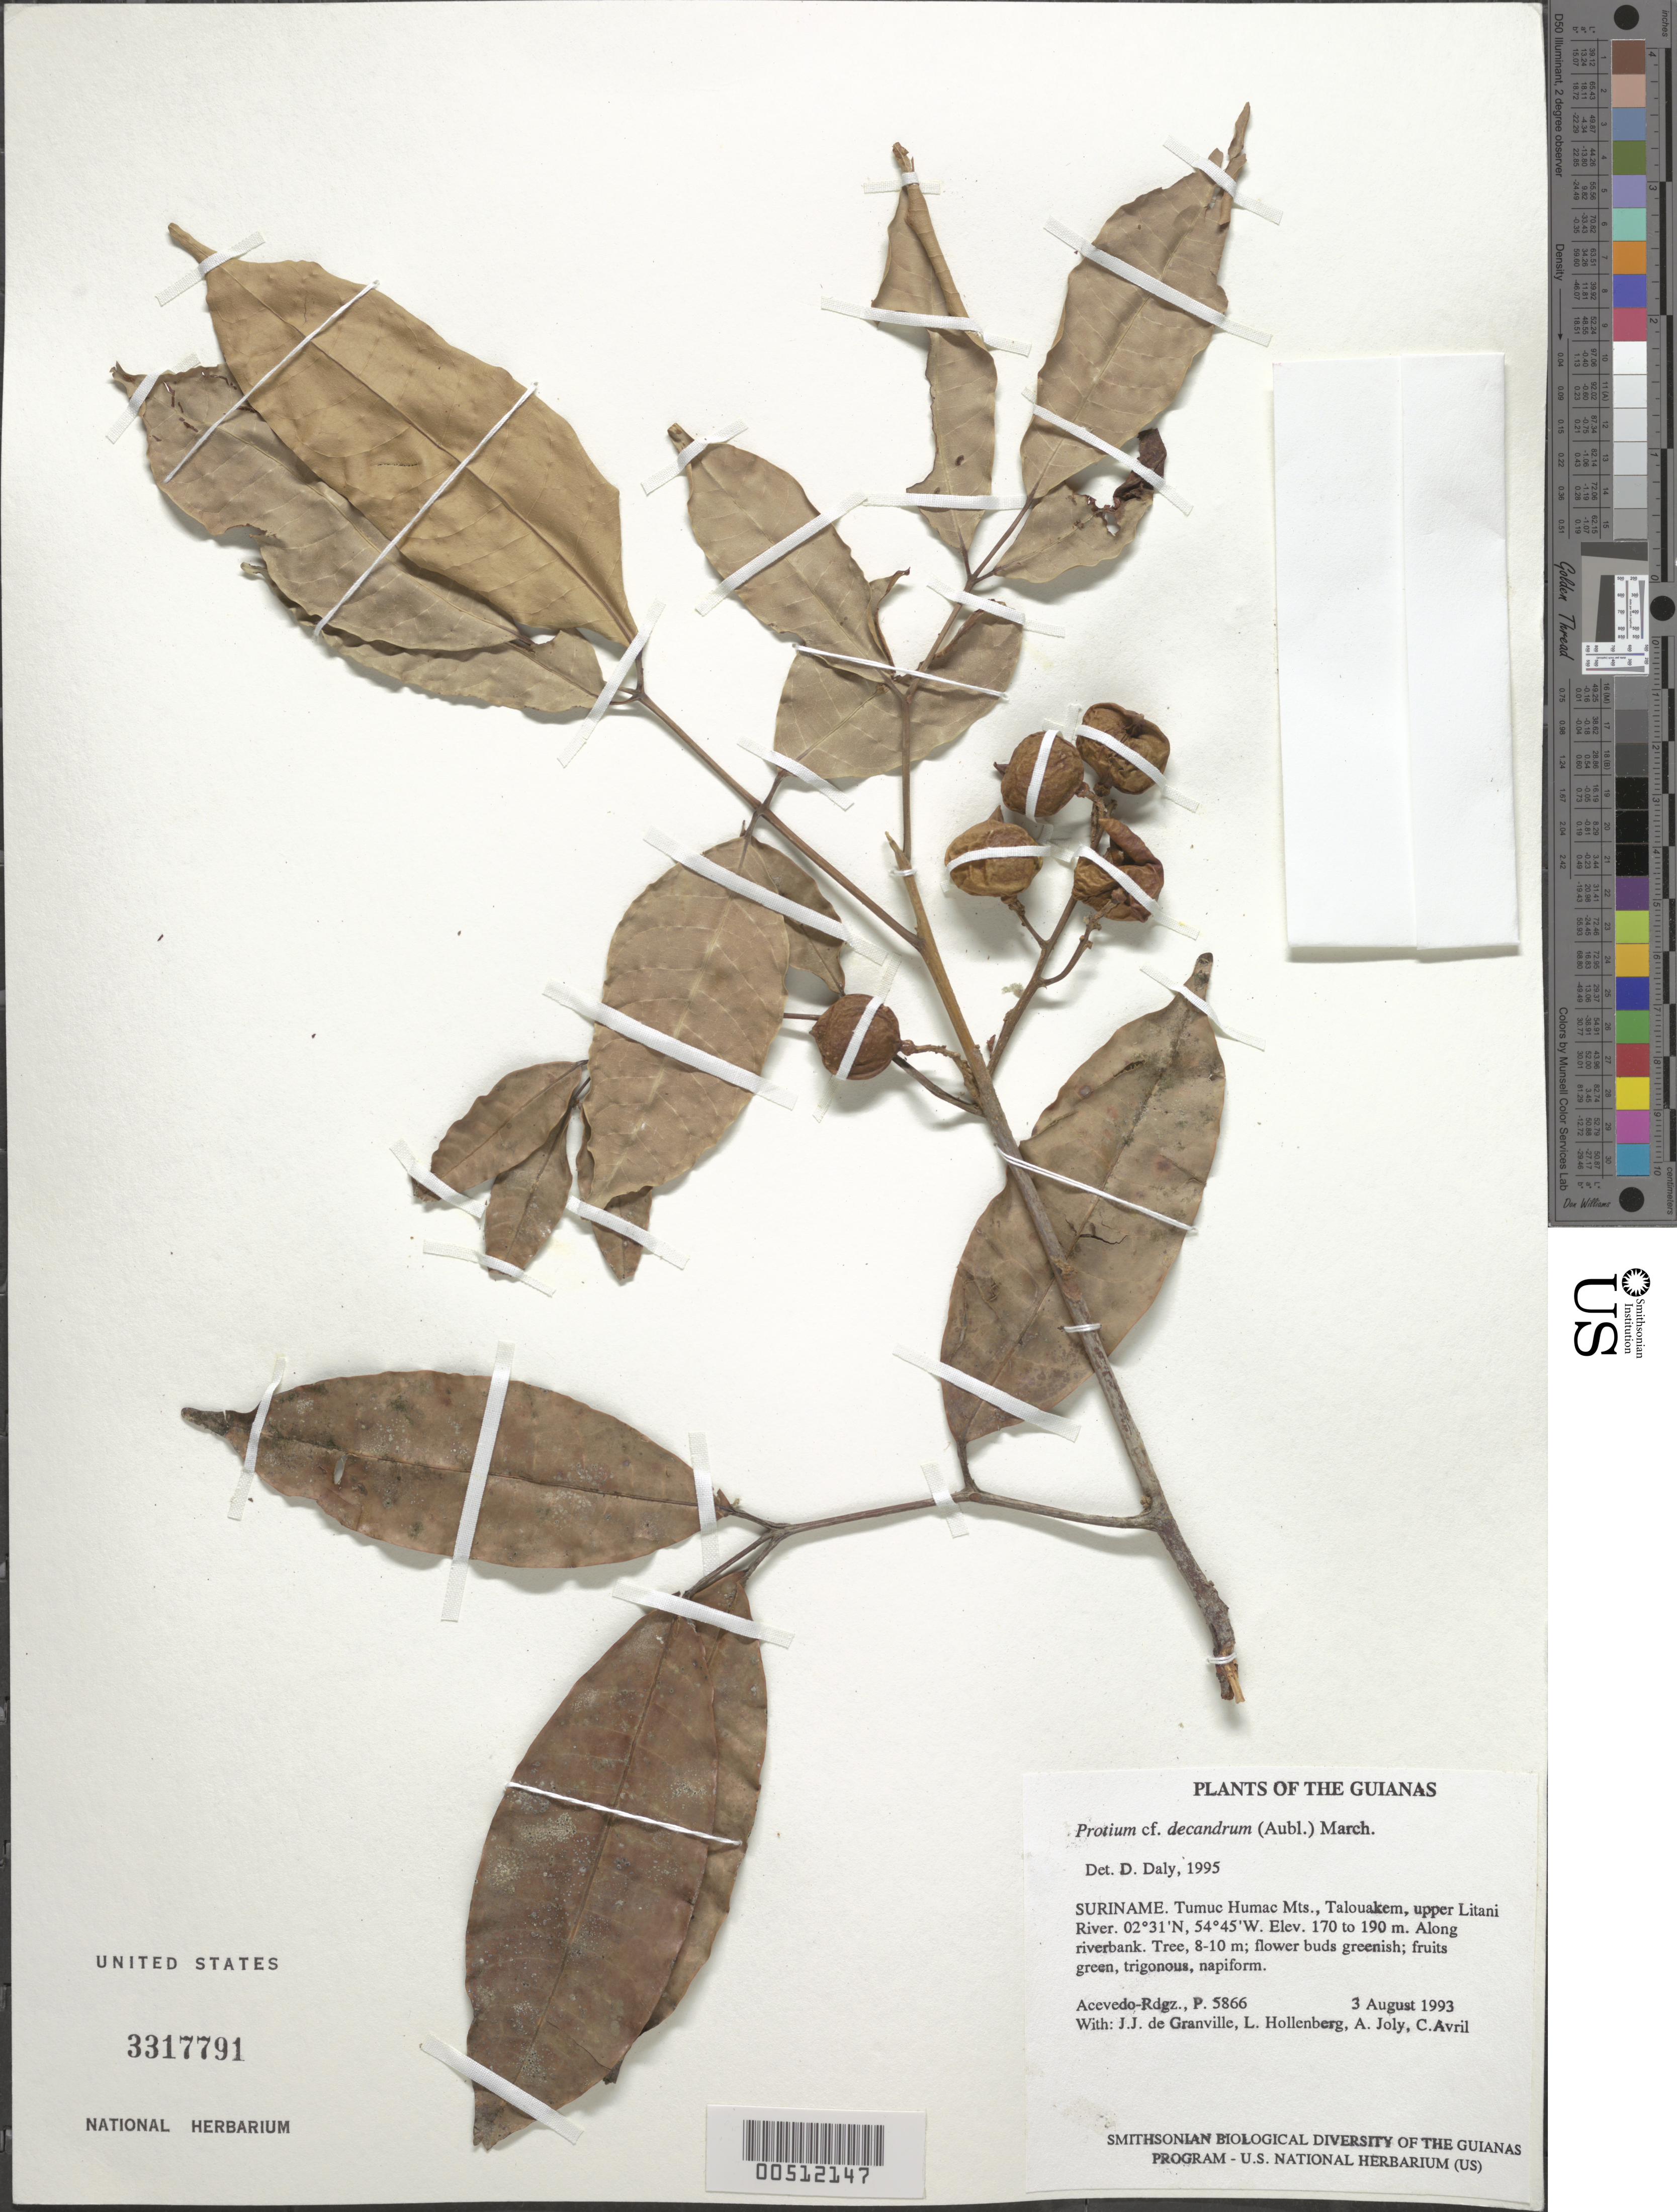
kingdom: Plantae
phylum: Tracheophyta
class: Magnoliopsida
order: Sapindales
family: Burseraceae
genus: Protium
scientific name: Protium decandrum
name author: (Aubl.) Marchand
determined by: Daly, D. C.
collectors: P. Acevedo-Rodr., J.-J. de Granville, A. Joly, A. Boyer & L. Hollenberg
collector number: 5866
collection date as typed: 03 Aug 1993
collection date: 1993-08-03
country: Suriname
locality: Tumuc Humac Mts., Talouakem, upper Litani River.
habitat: Along riverbank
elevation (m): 170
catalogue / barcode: US 3317791